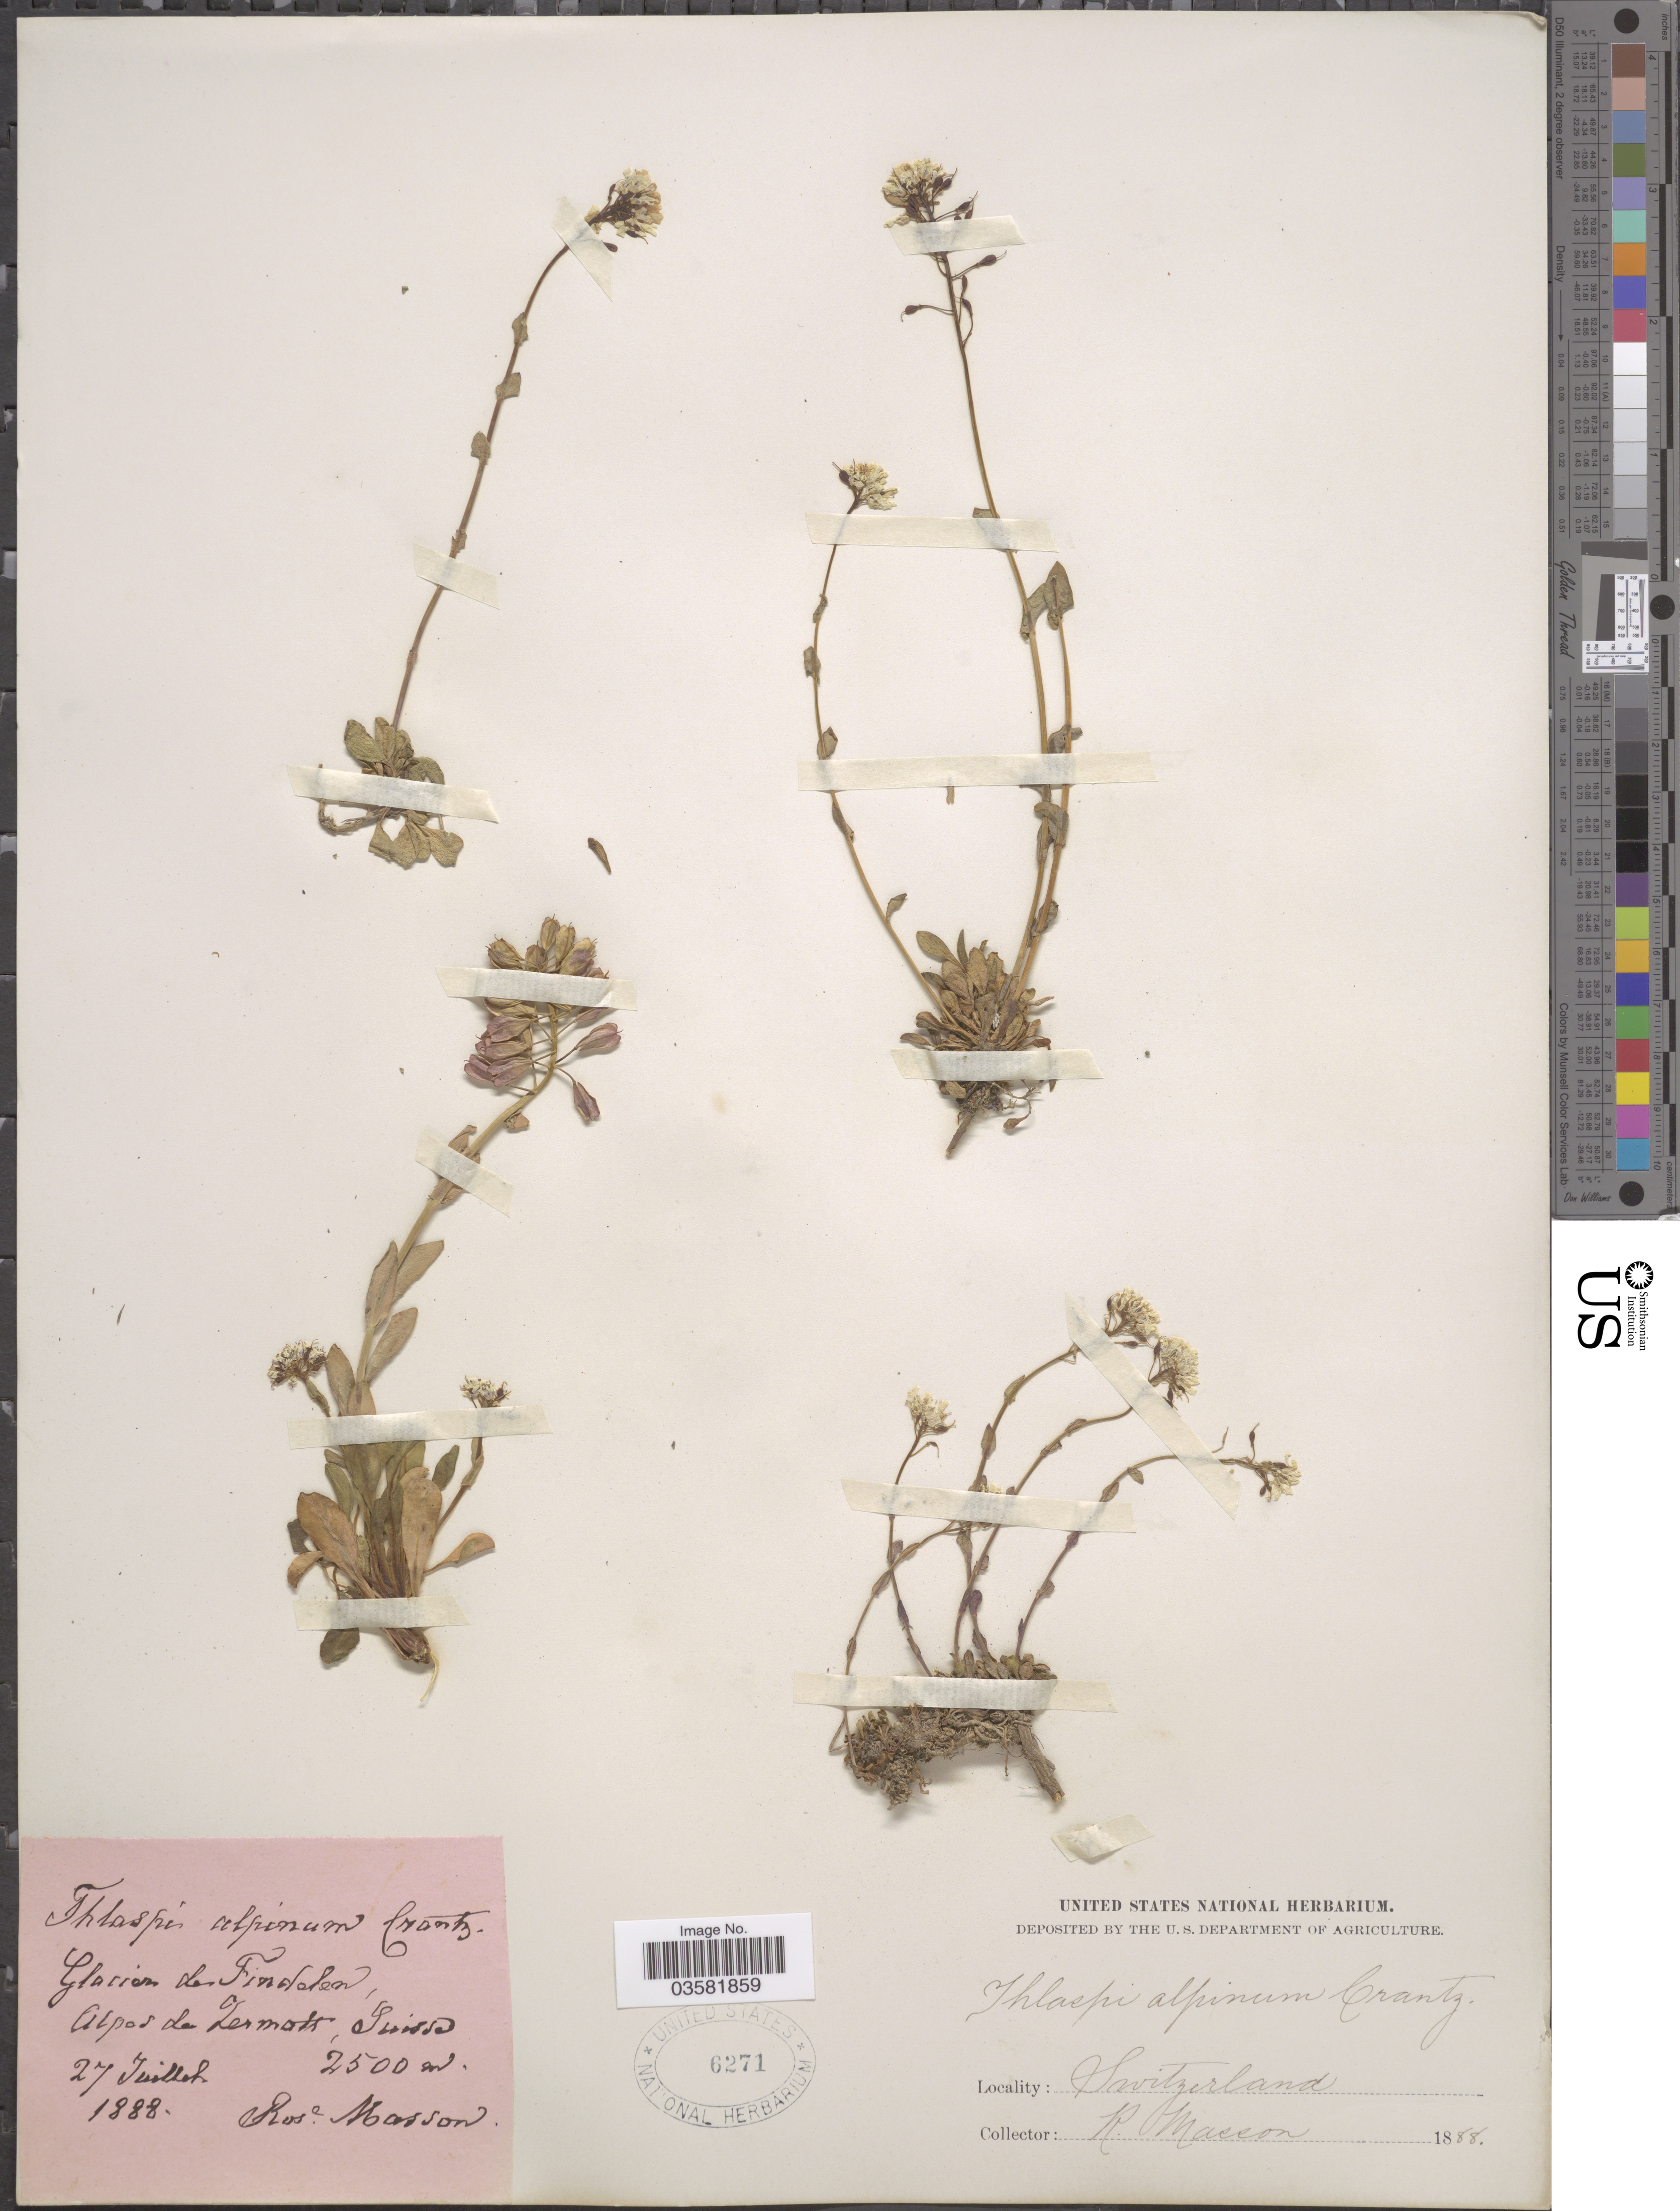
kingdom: Plantae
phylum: Tracheophyta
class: Magnoliopsida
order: Brassicales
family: Brassicaceae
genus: Thlaspi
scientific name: Thlaspi alpinum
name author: (Crantz) Crantz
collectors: R. Masson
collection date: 1888-07-27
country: Switzerland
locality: Glacier de Findelen, Alpes de Zermatt, Suisse.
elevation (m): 2500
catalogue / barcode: US 6271